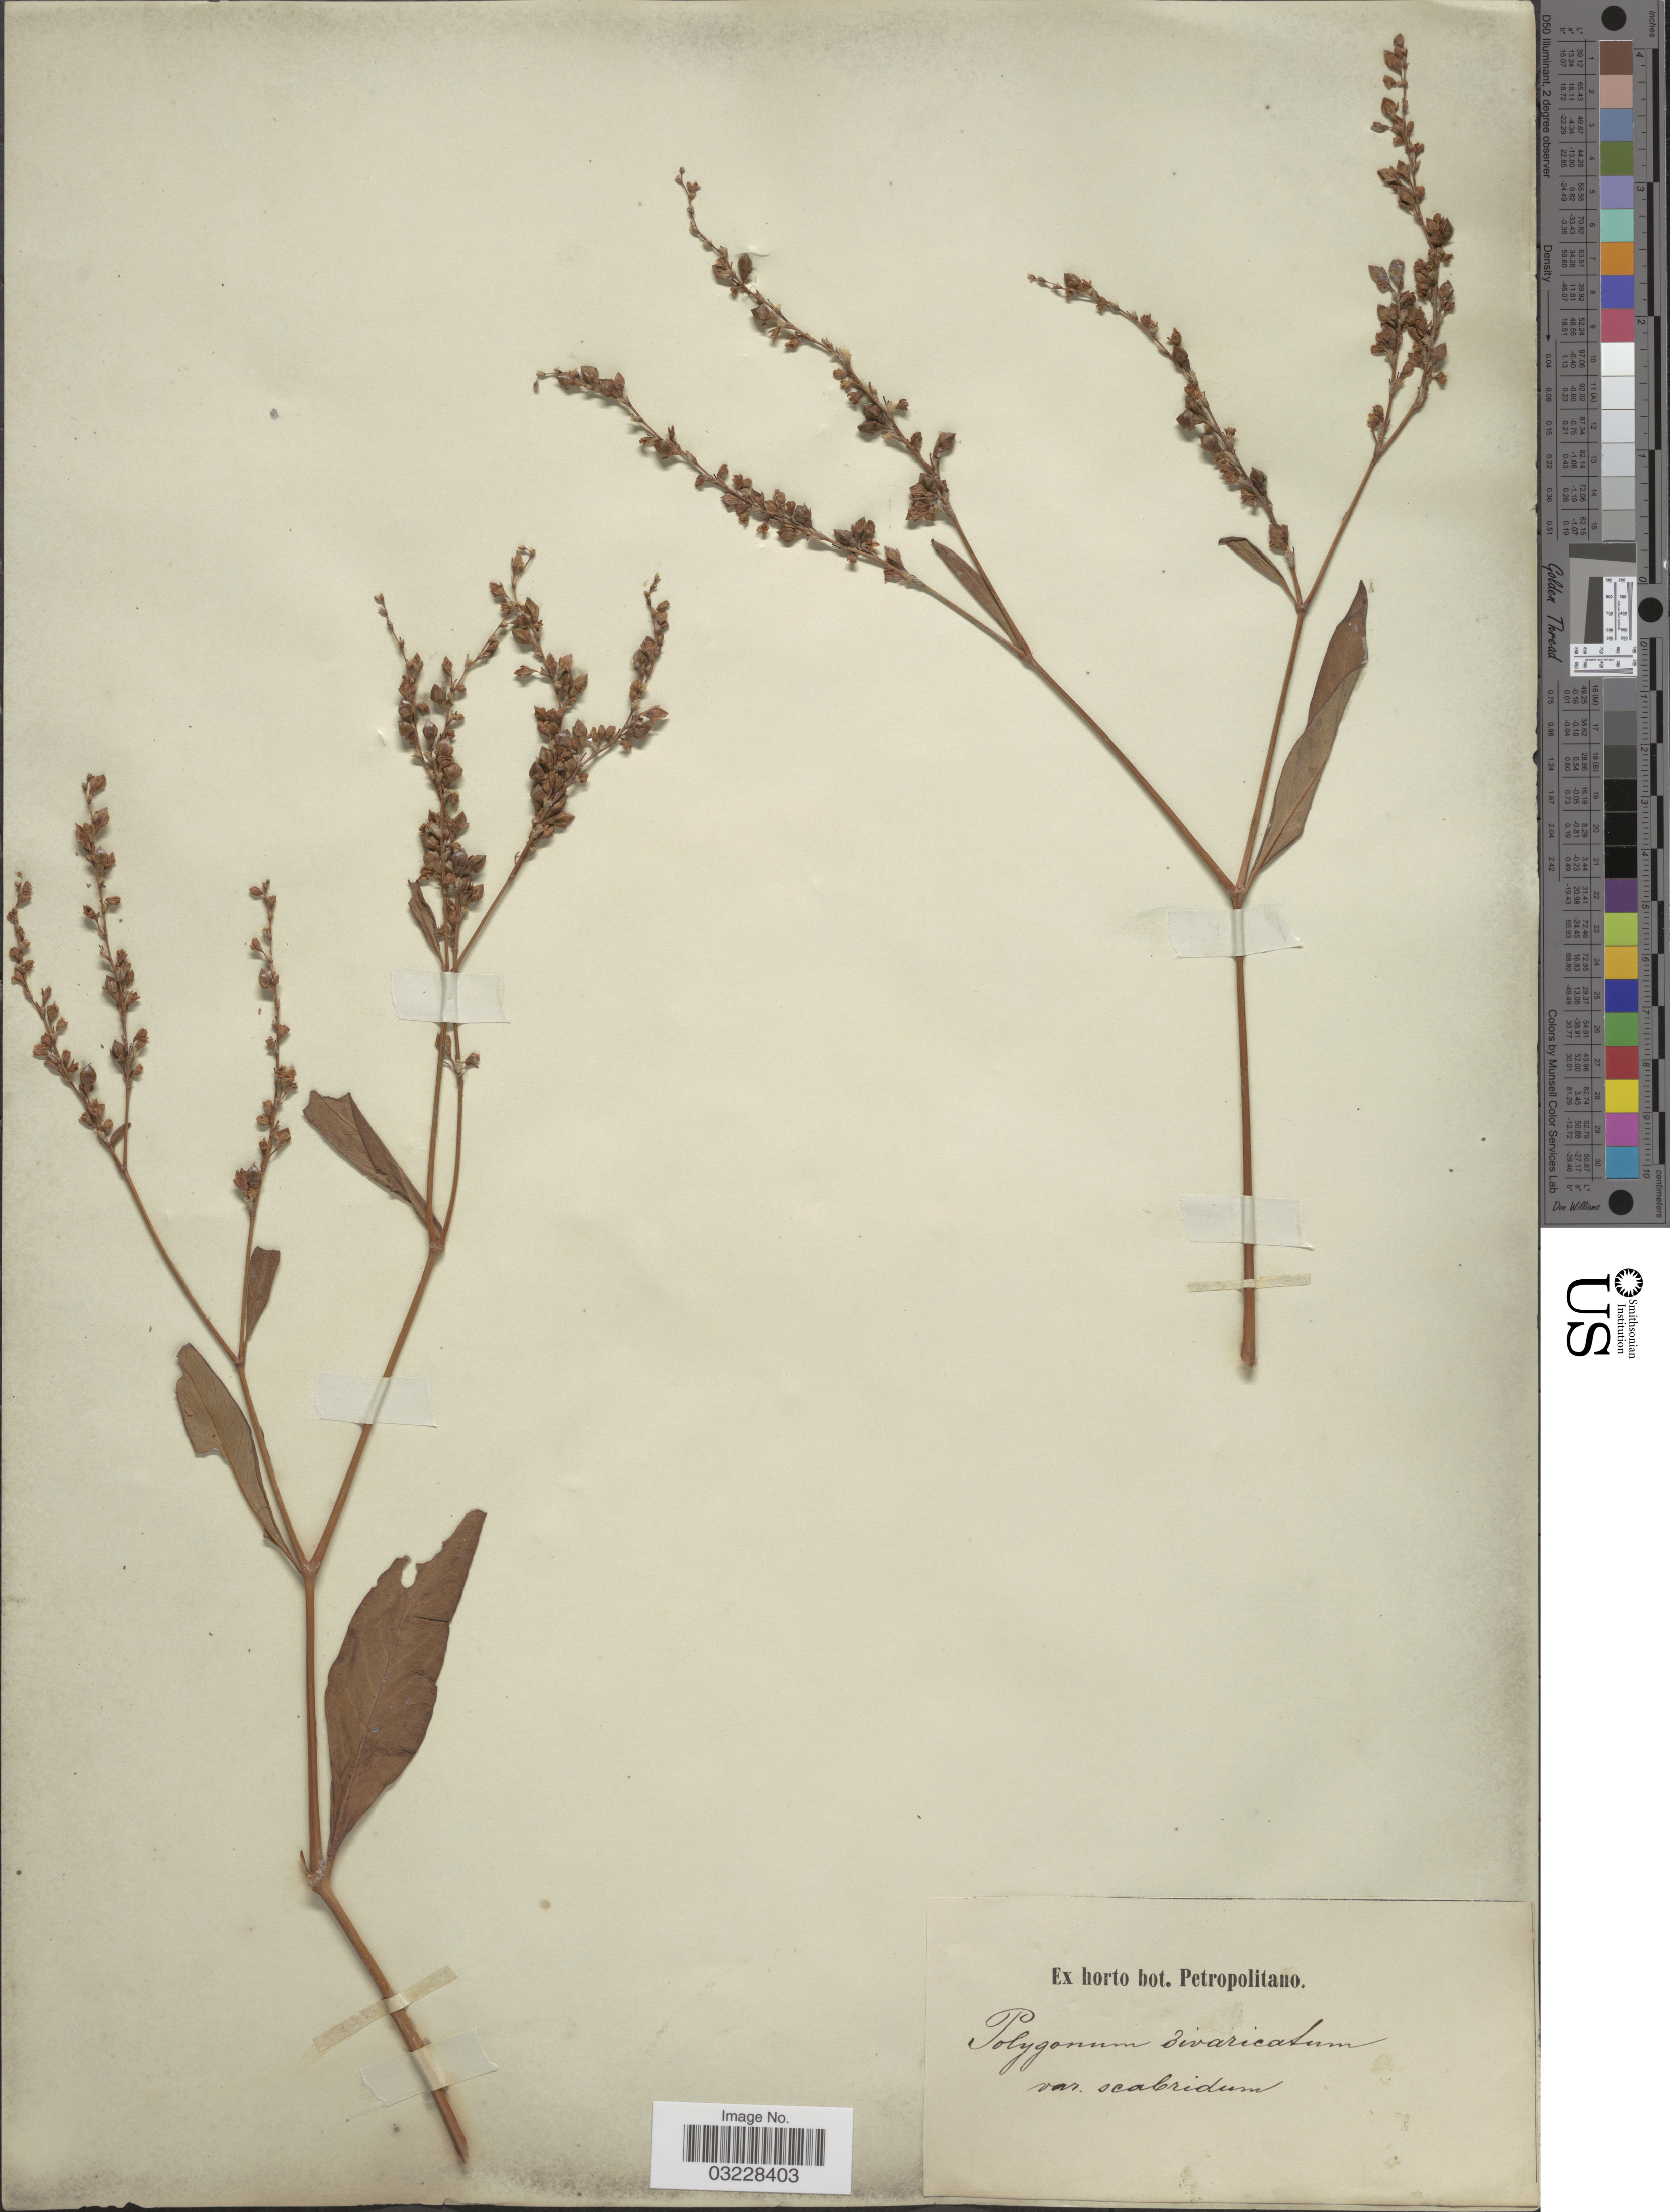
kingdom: Plantae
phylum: Tracheophyta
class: Magnoliopsida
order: Caryophyllales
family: Polygonaceae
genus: Koenigia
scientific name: Koenigia divaricata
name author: (L.) T.M. Schust. & Reveal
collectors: ex Horto Bot. Petropolitano